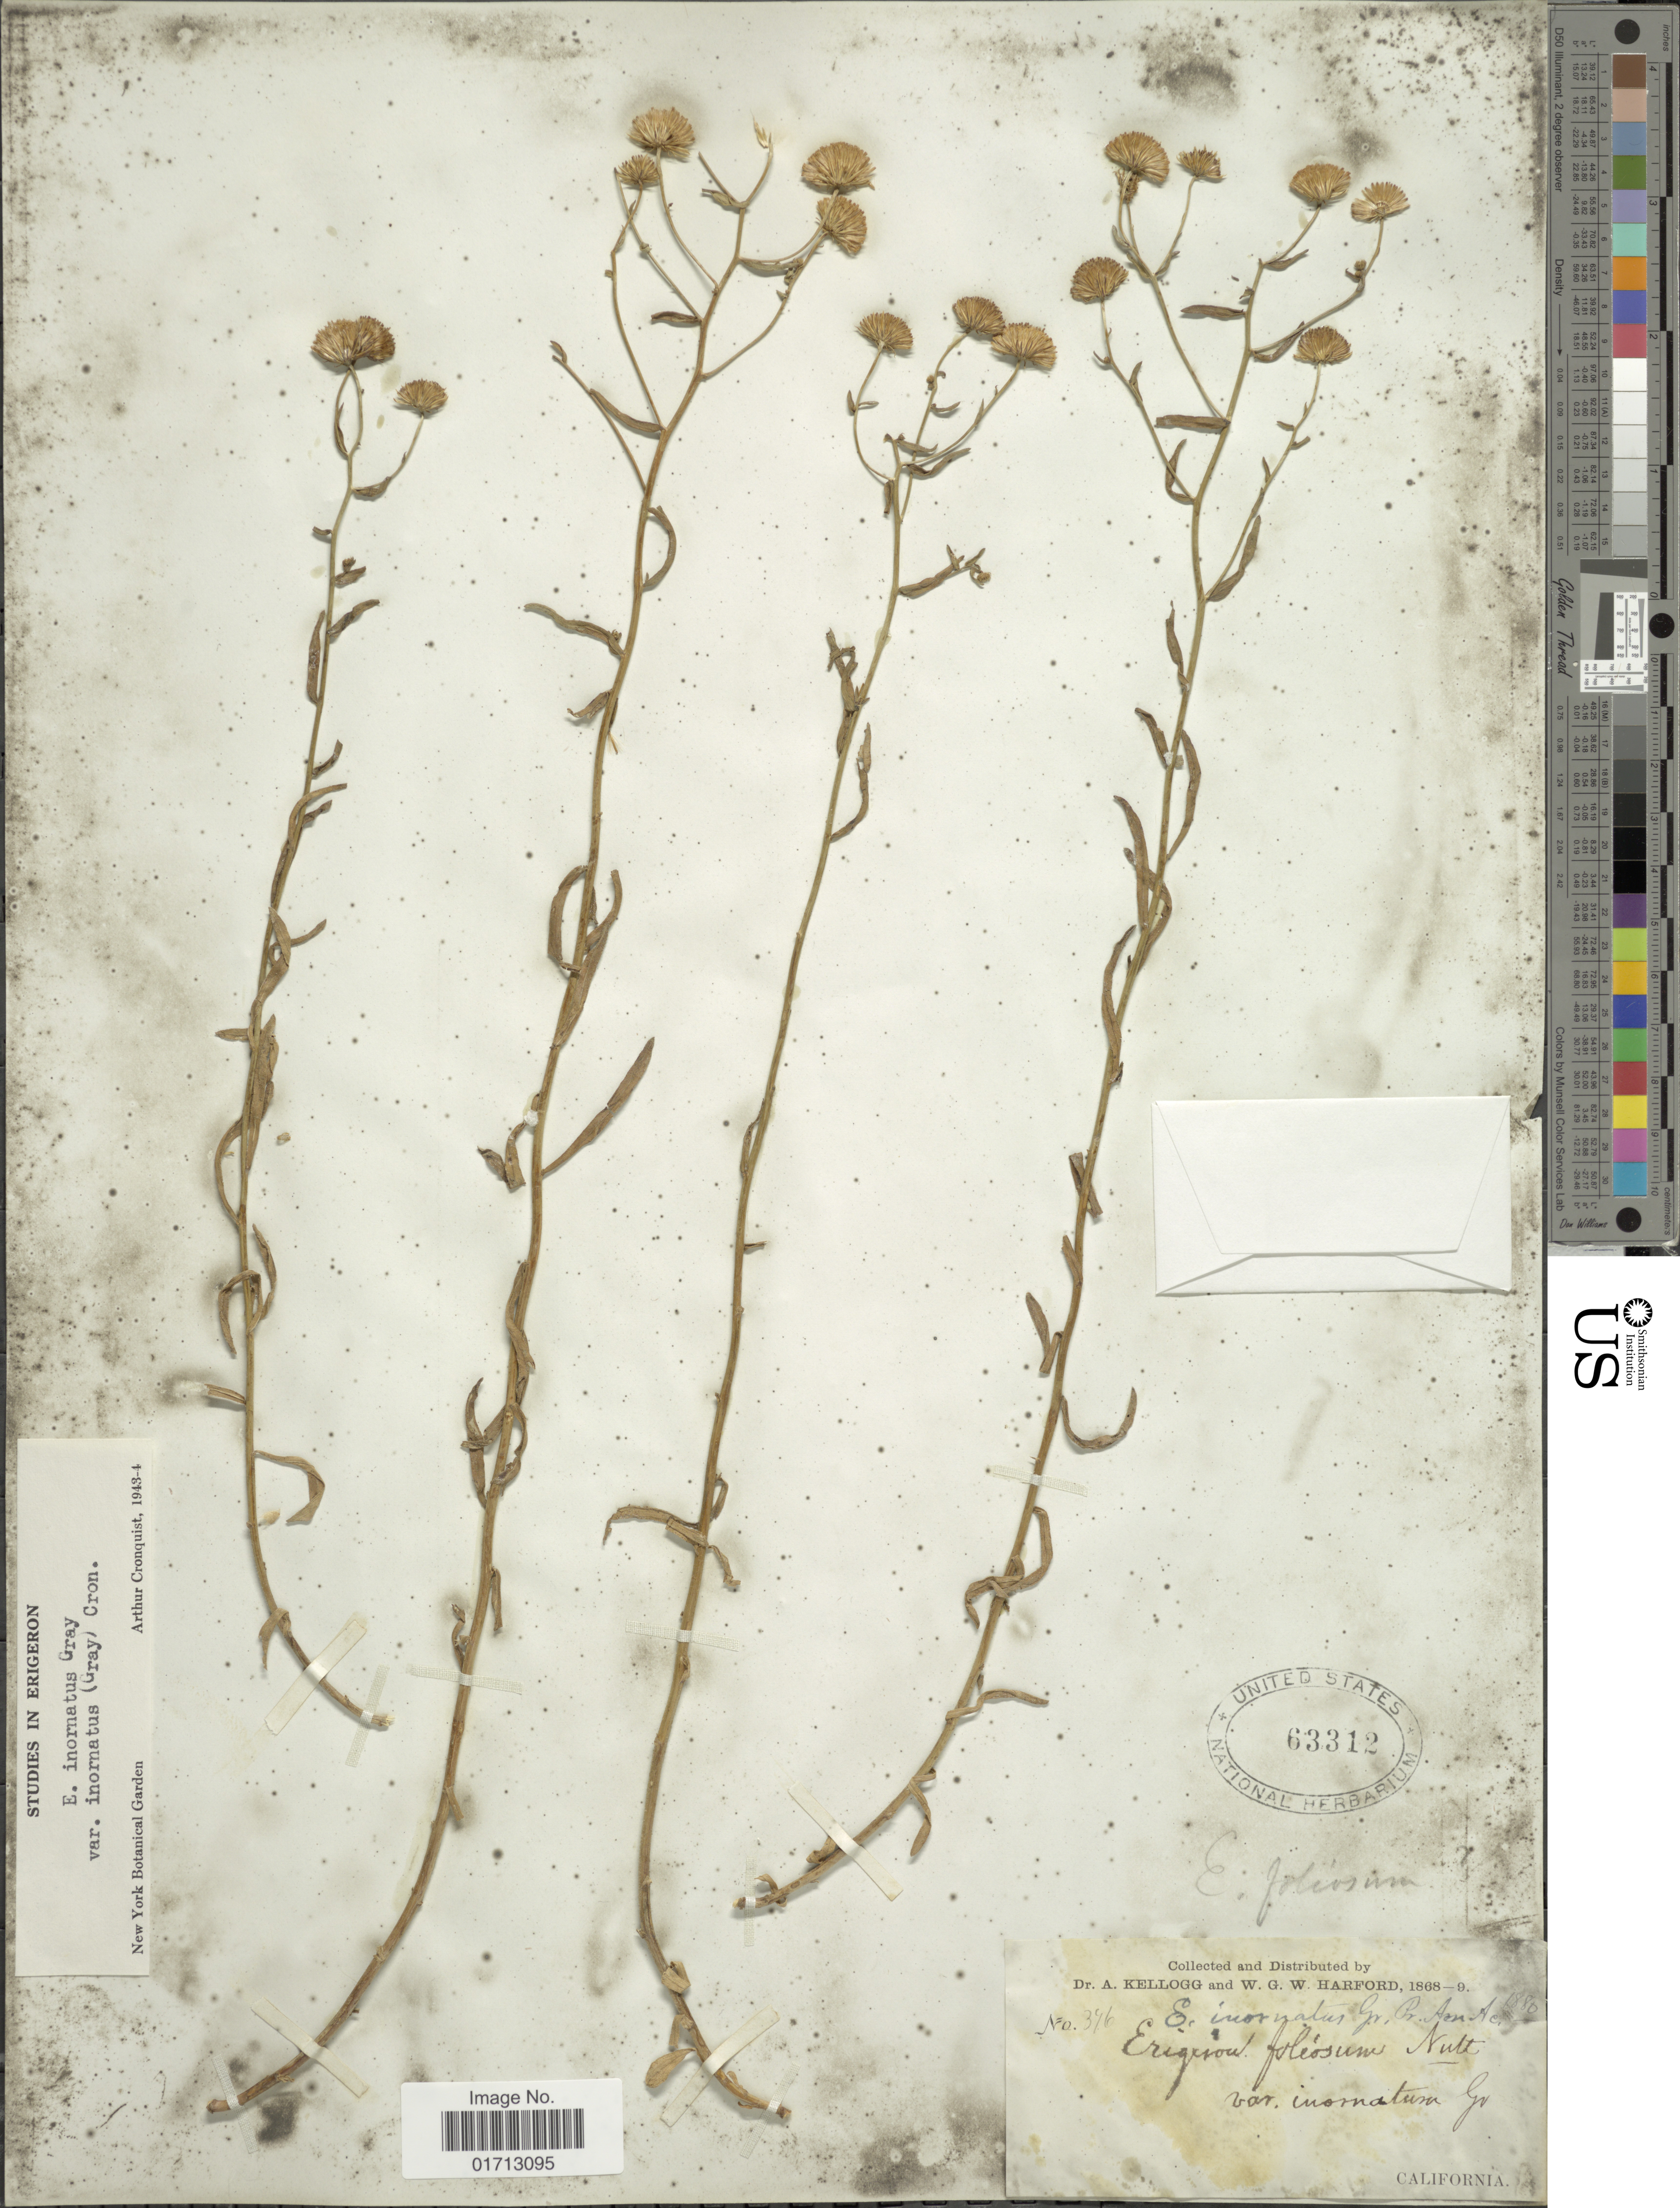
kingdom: Plantae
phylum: Tracheophyta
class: Magnoliopsida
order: Asterales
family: Asteraceae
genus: Erigeron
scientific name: Erigeron inornatus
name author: (A. Gray) A. Gray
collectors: A. Kellogg & W. G. W. Harford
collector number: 376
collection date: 1868/1869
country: United States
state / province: California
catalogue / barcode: US 63312